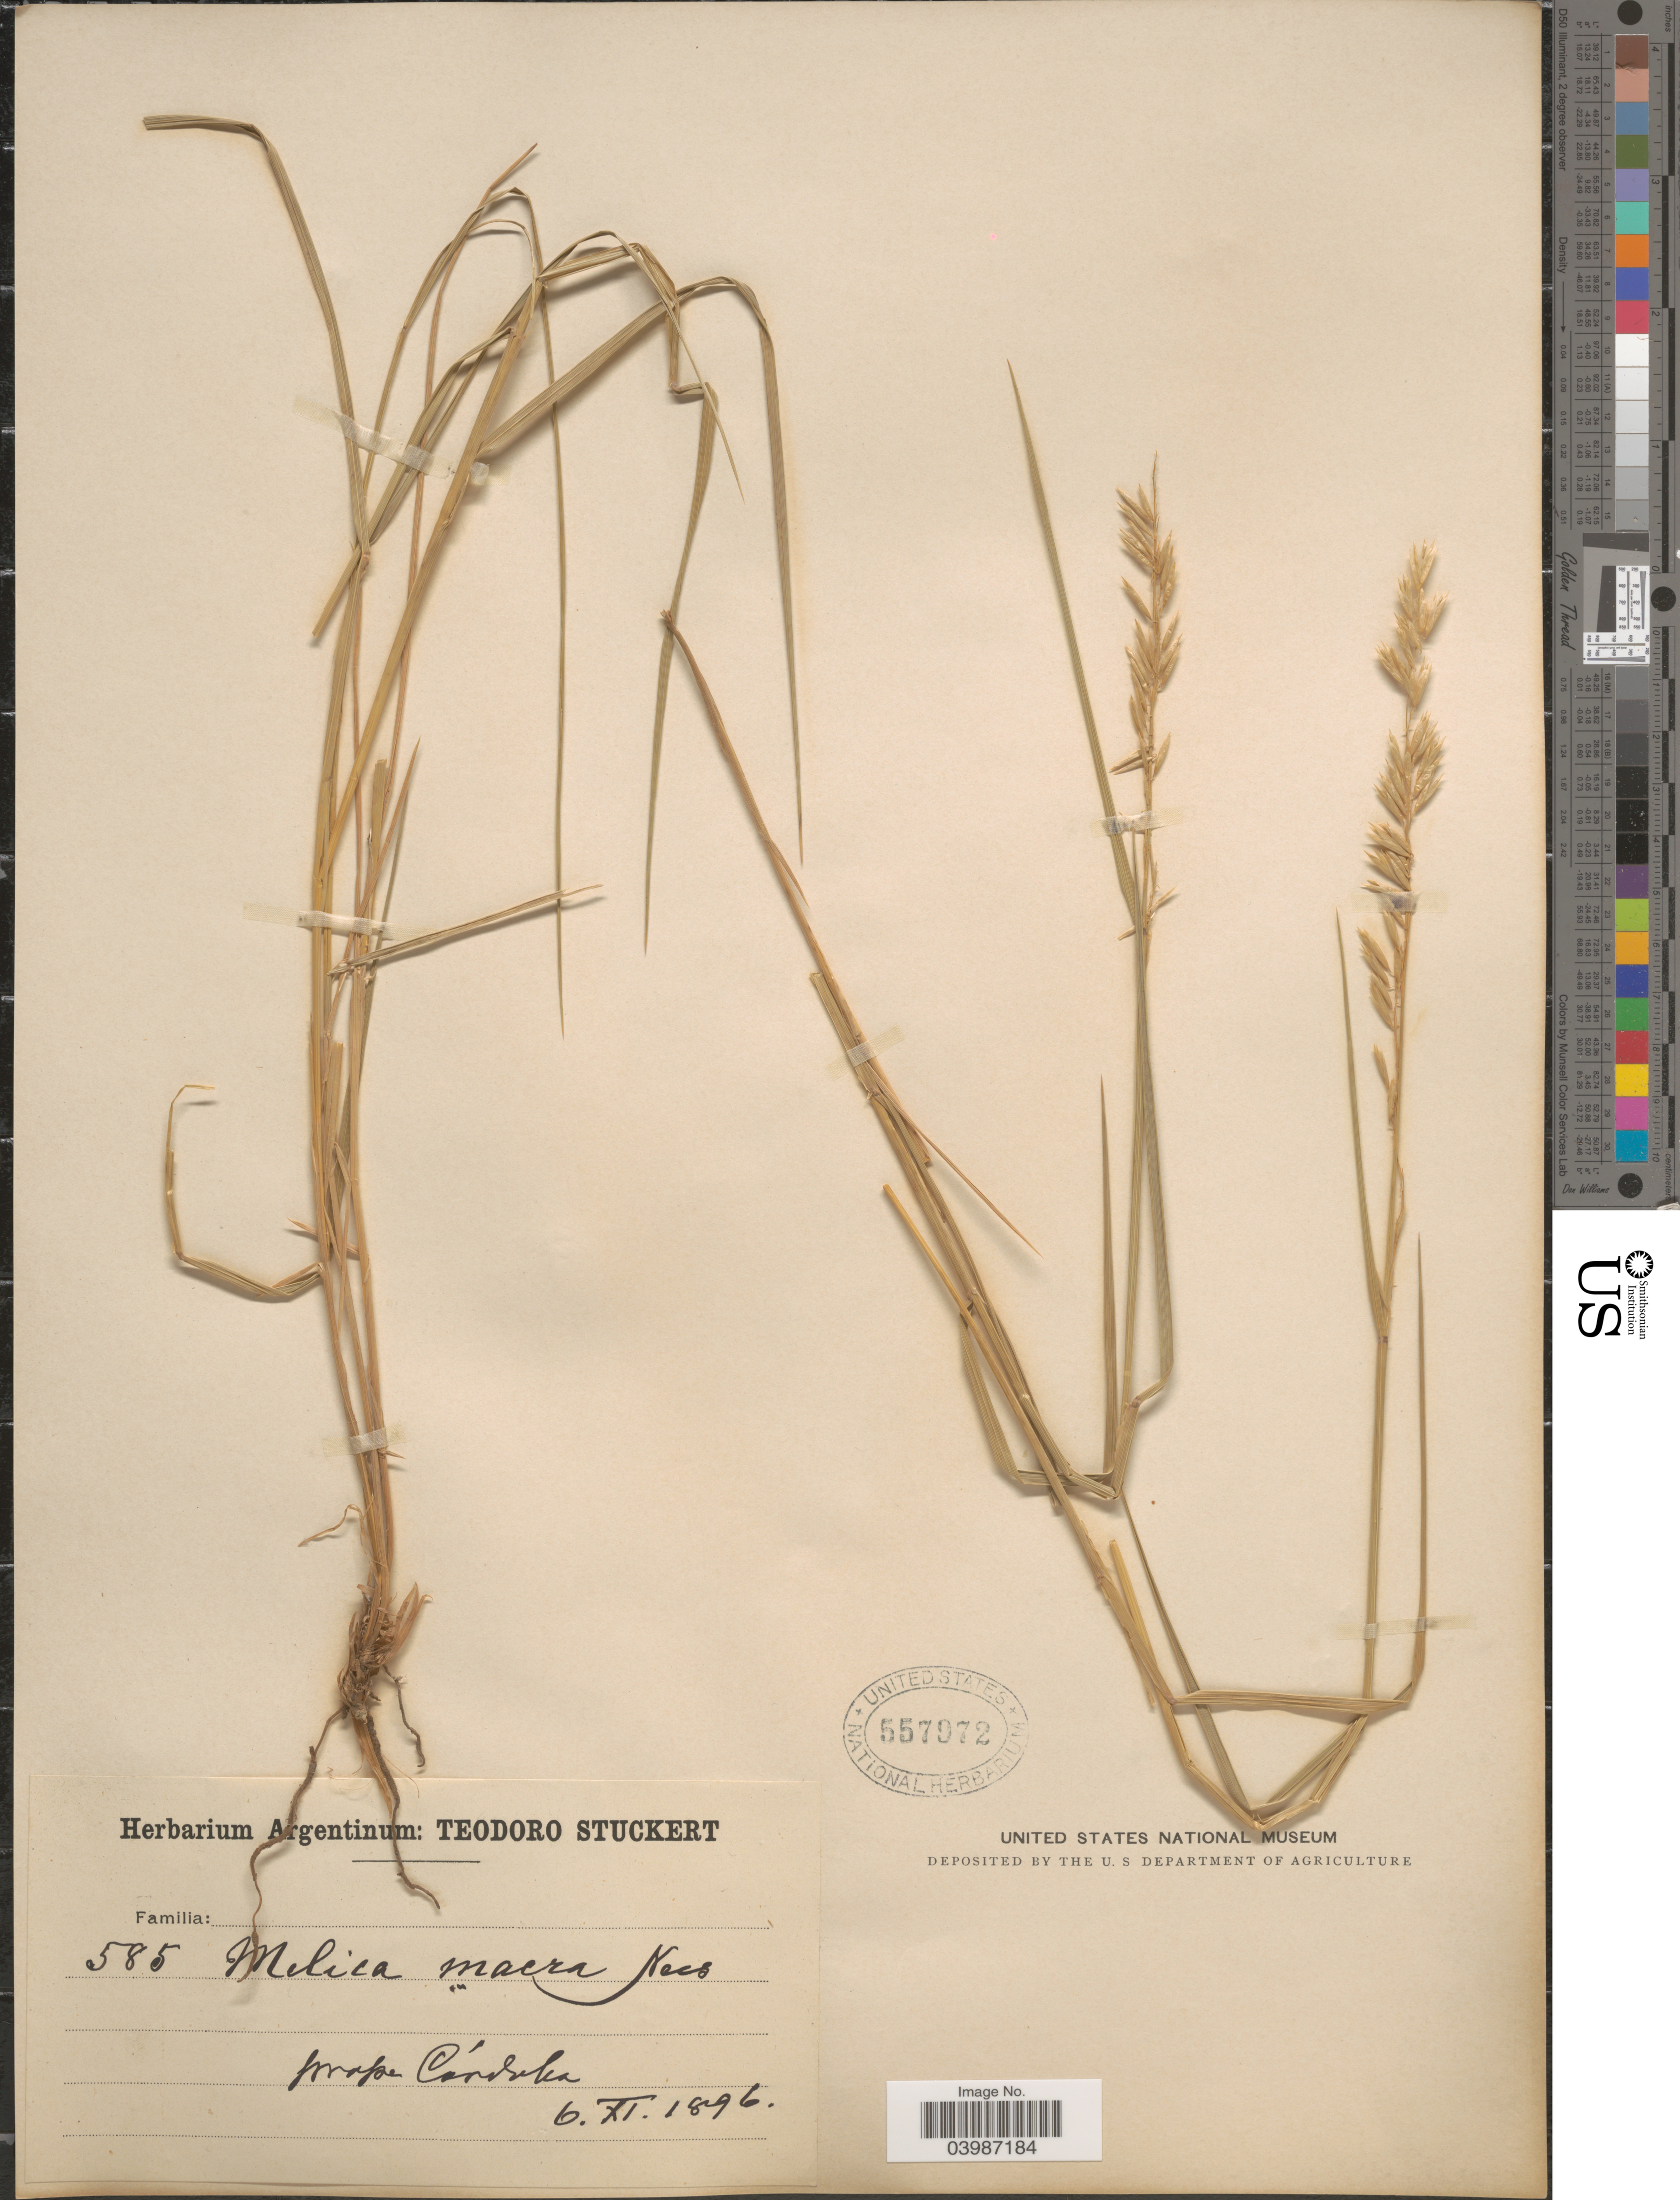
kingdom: Plantae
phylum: Tracheophyta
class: Liliopsida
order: Poales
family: Poaceae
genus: Melica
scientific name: Melica macra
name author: Nees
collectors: Ex herb. Teodoro Stuckert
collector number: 585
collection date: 1896-11-06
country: Argentina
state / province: Cordoba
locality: Prope Córdoba.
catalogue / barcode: US 557972